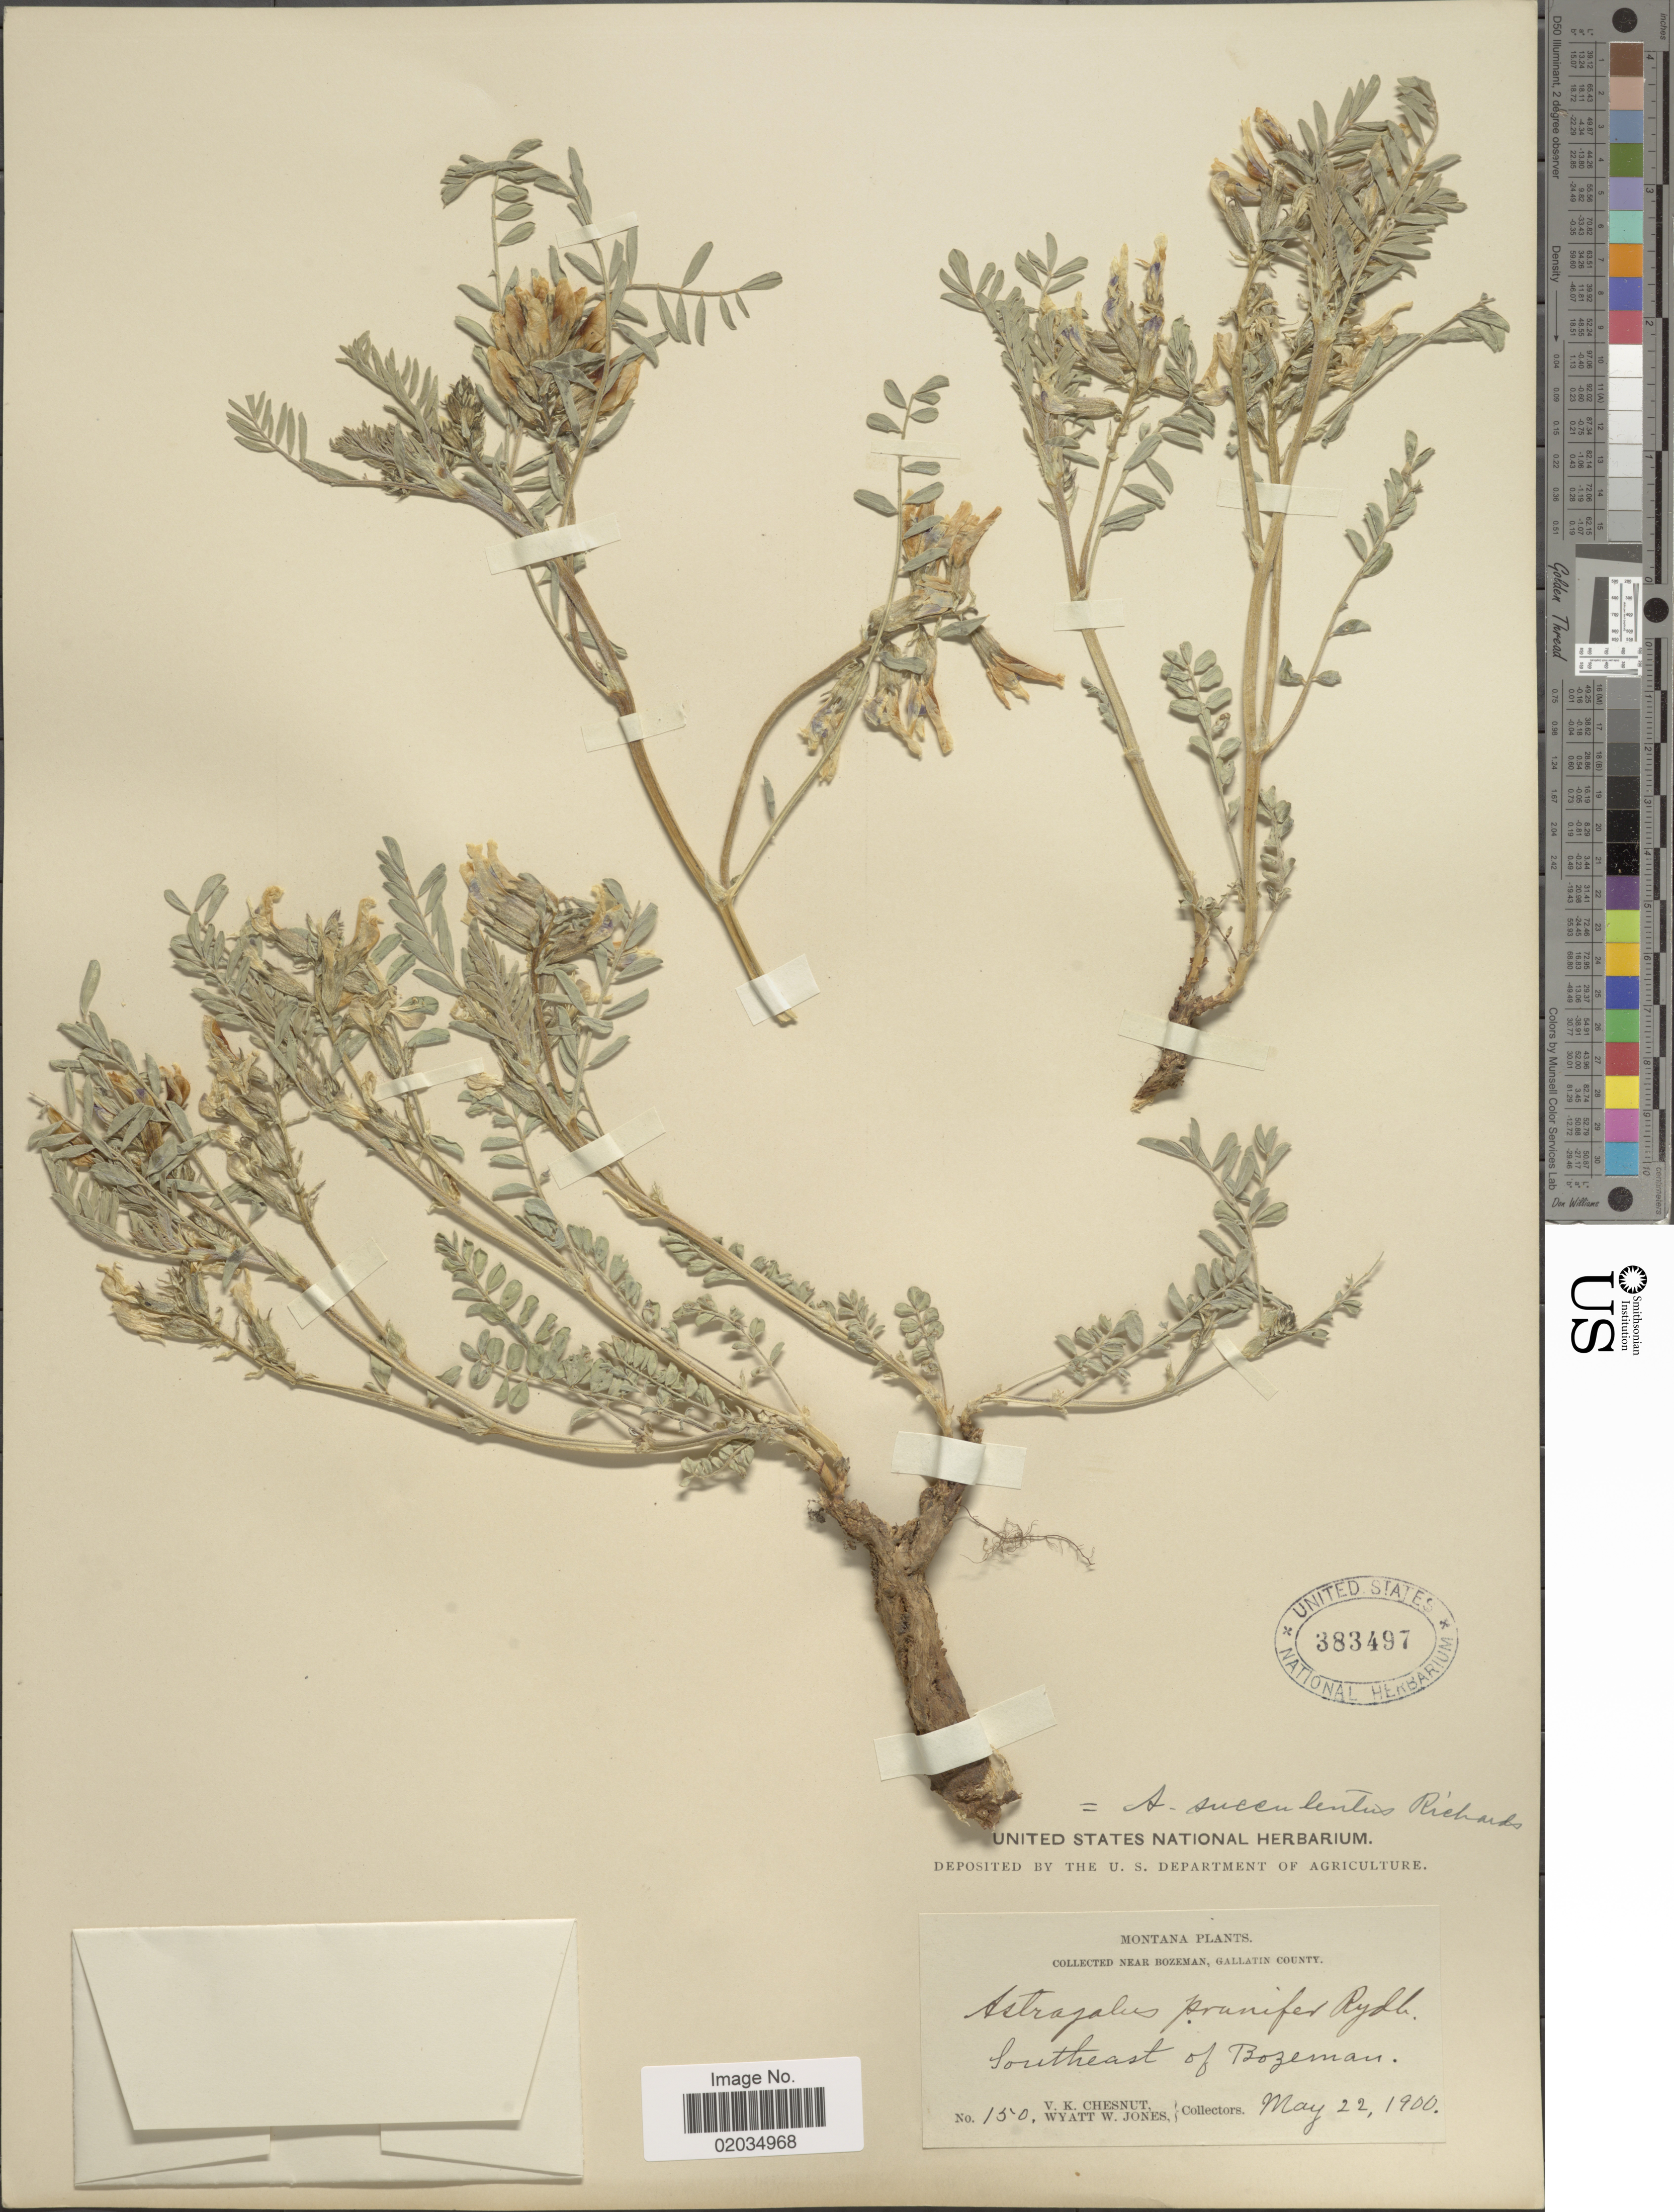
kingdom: Plantae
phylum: Tracheophyta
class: Magnoliopsida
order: Fabales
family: Fabaceae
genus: Astragalus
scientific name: Astragalus succulentus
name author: Richardson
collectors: V. Chesnut & W. Jones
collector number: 150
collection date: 1900-05-22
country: United States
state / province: Montana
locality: Near Bozeman, Gallatin County, Southeast of Bozeman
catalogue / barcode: US 383497